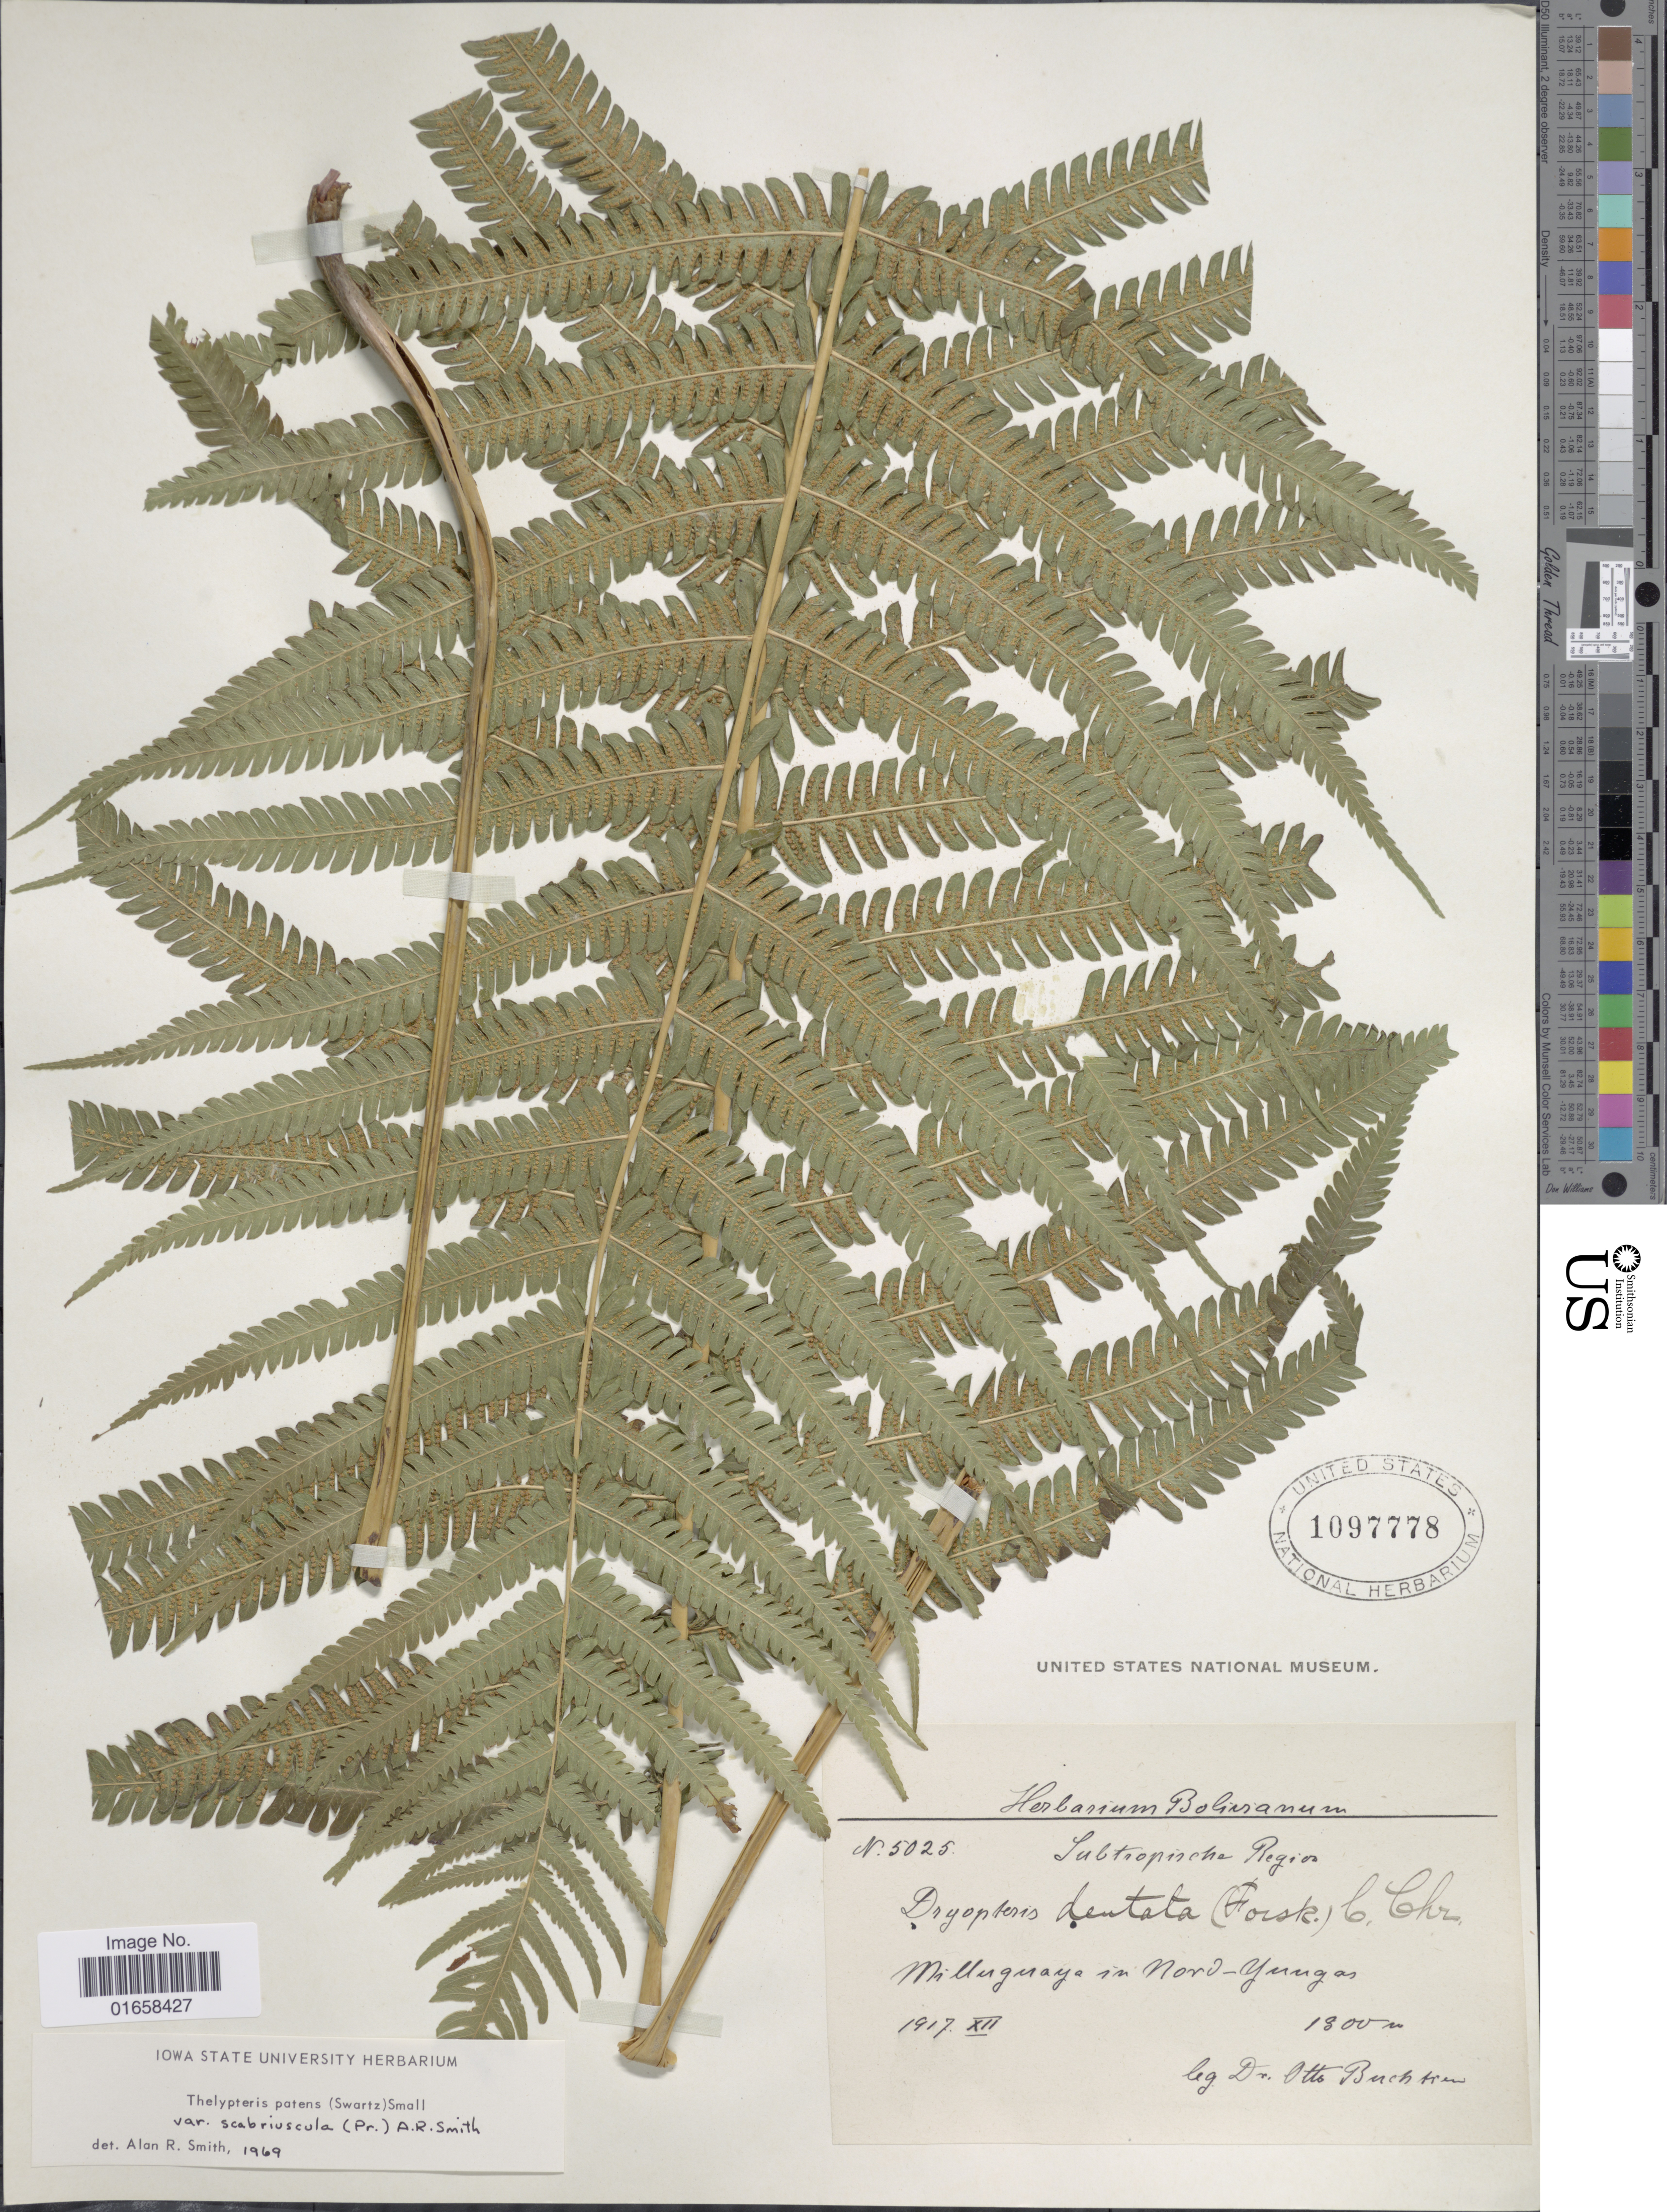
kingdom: Plantae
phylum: Tracheophyta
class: Polypodiopsida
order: Polypodiales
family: Thelypteridaceae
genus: Christella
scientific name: Christella patens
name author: (Sw.) Holttum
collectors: O. Buchtien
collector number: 5025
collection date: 1917-12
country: Bolivia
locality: Subtropische Region. Millengeraya in Nord-Yungas.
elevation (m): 1300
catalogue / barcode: US 1097778